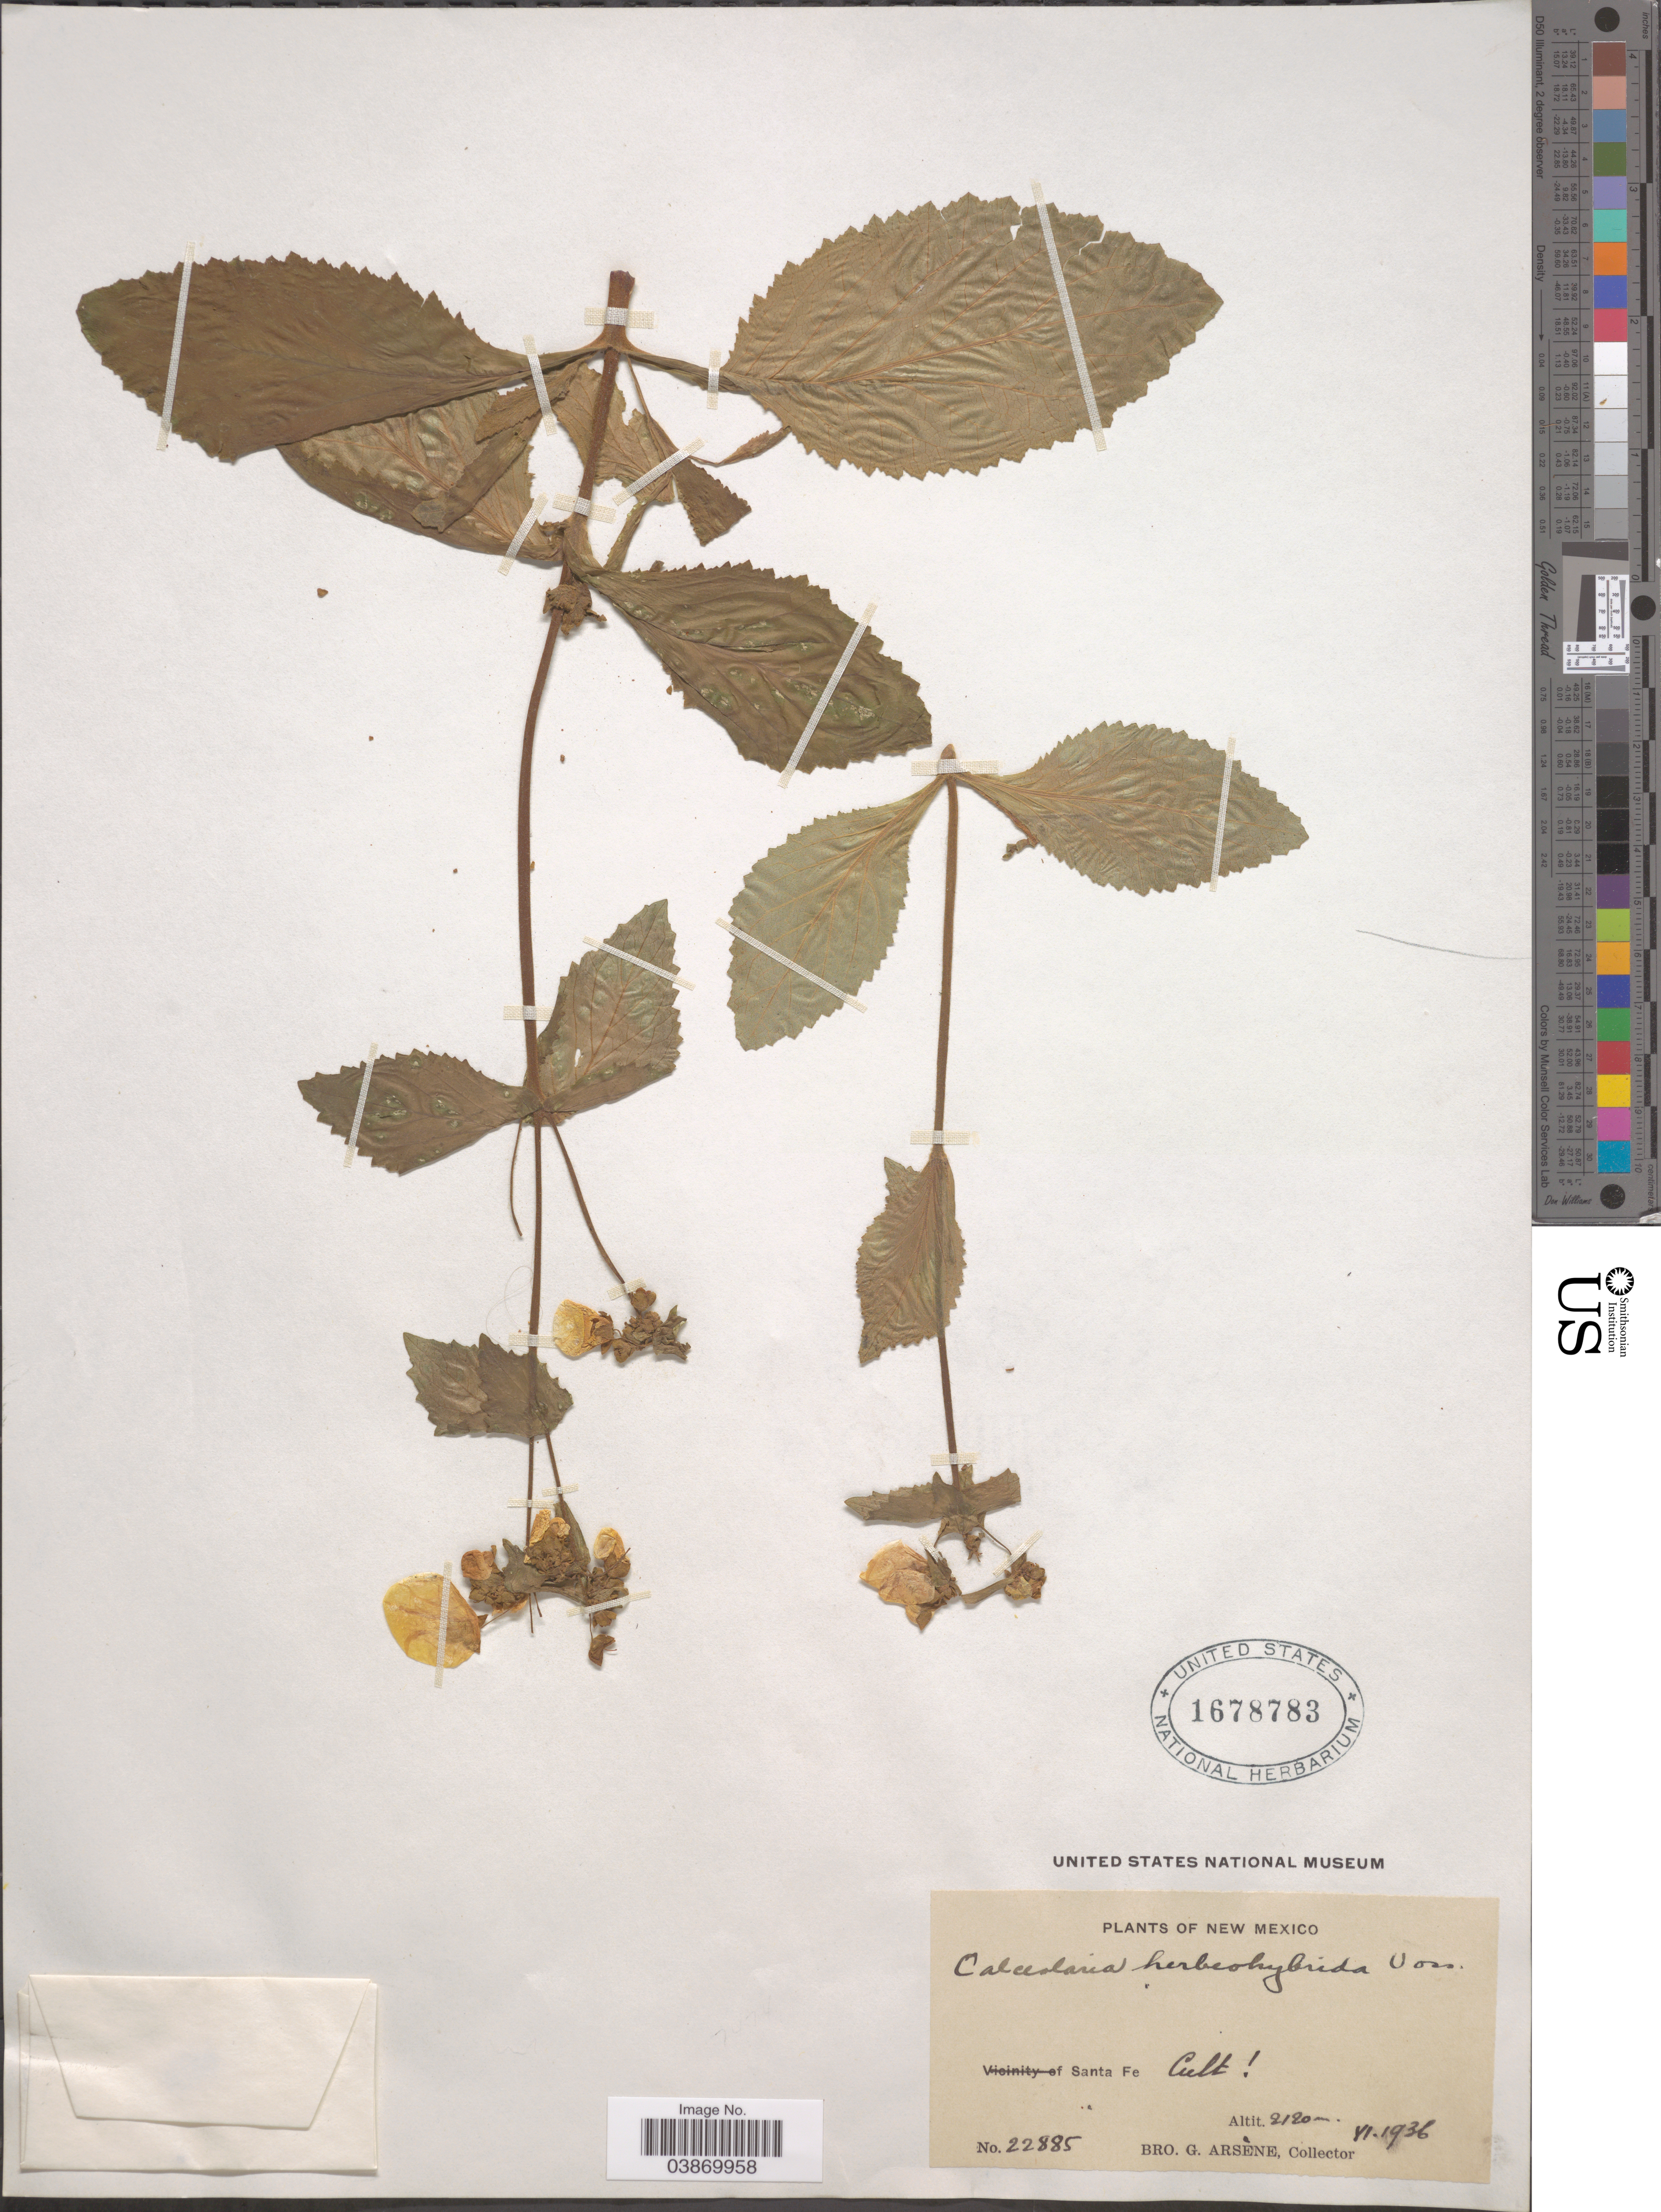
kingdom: Plantae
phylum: Tracheophyta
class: Magnoliopsida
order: Lamiales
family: Calceolariaceae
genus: Calceolaria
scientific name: Calceolaria x herbeohybrida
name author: Voss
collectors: Bro. G. Arsène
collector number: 22885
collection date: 1936-06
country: United States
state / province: New Mexico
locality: Santa Fe.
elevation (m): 2120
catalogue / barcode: US 1678783